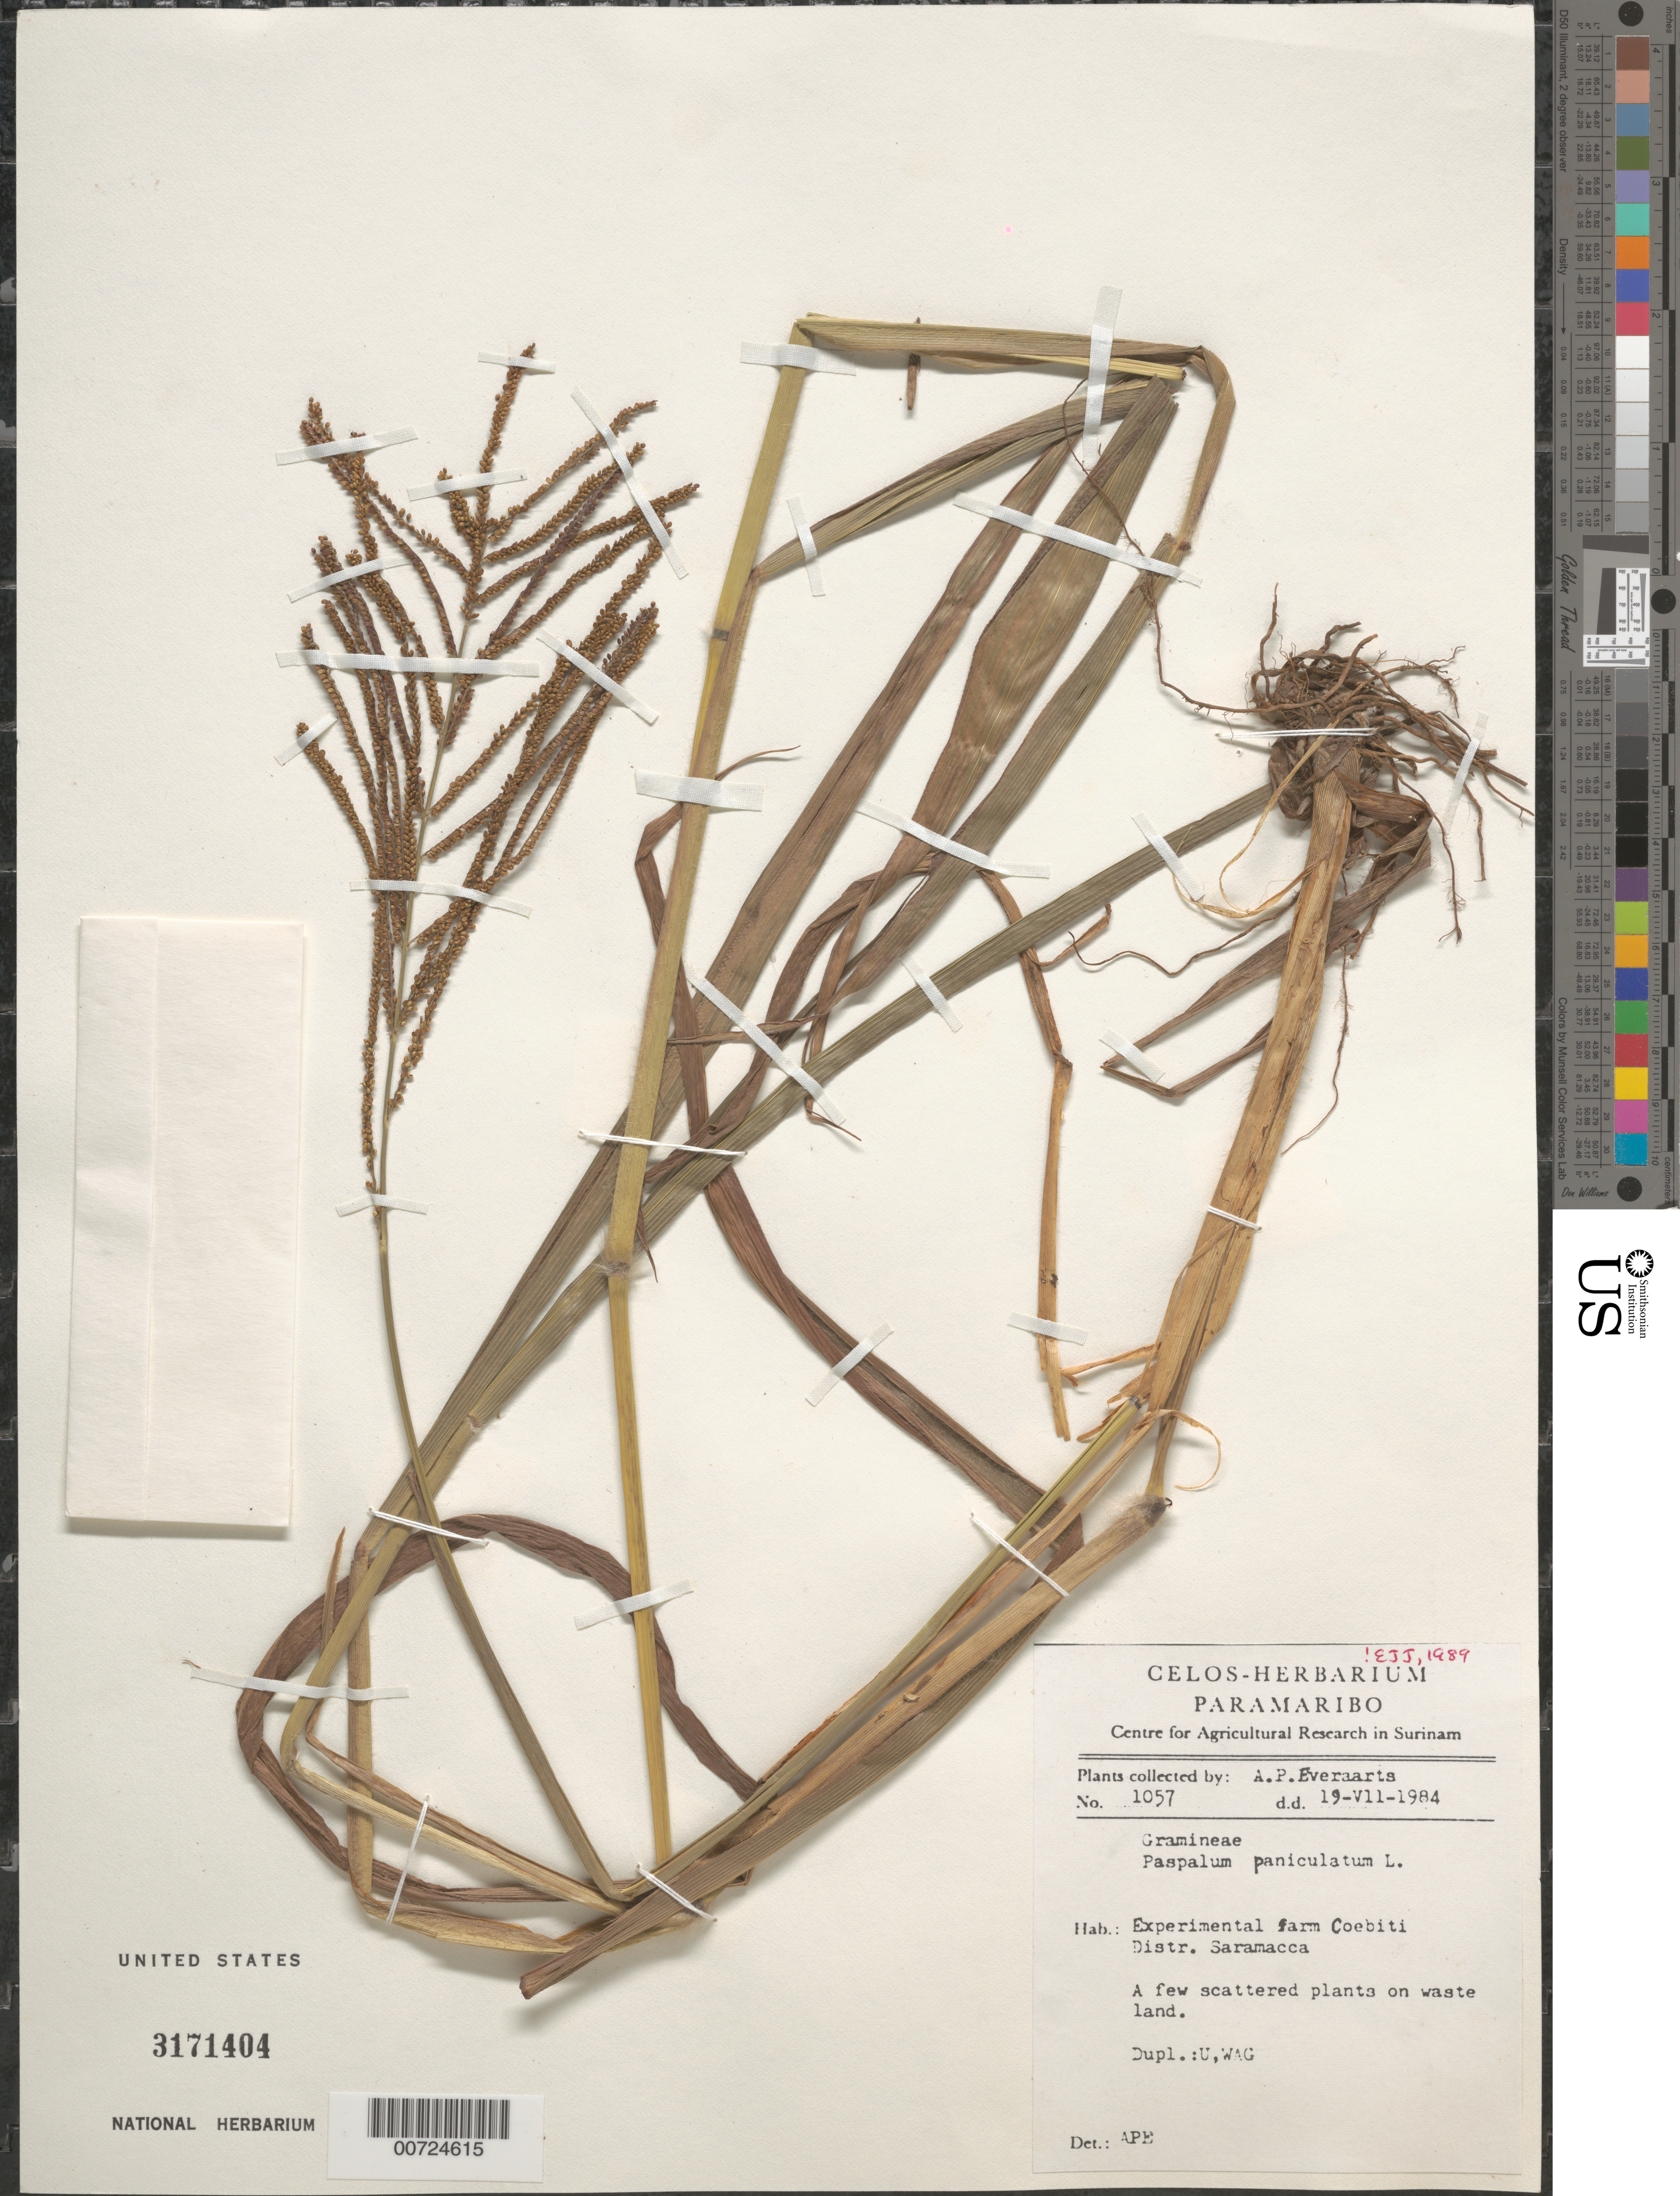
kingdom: Plantae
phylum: Tracheophyta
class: Liliopsida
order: Poales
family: Poaceae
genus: Paspalum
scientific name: Paspalum paniculatum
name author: L.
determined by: Judziewicz, E. J.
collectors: A. Everaarts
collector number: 1057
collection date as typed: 19-Jul-84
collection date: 1984-07-19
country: Suriname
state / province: Saramacca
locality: Coebiti Experimental Farm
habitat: Waste land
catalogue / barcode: US 3171404